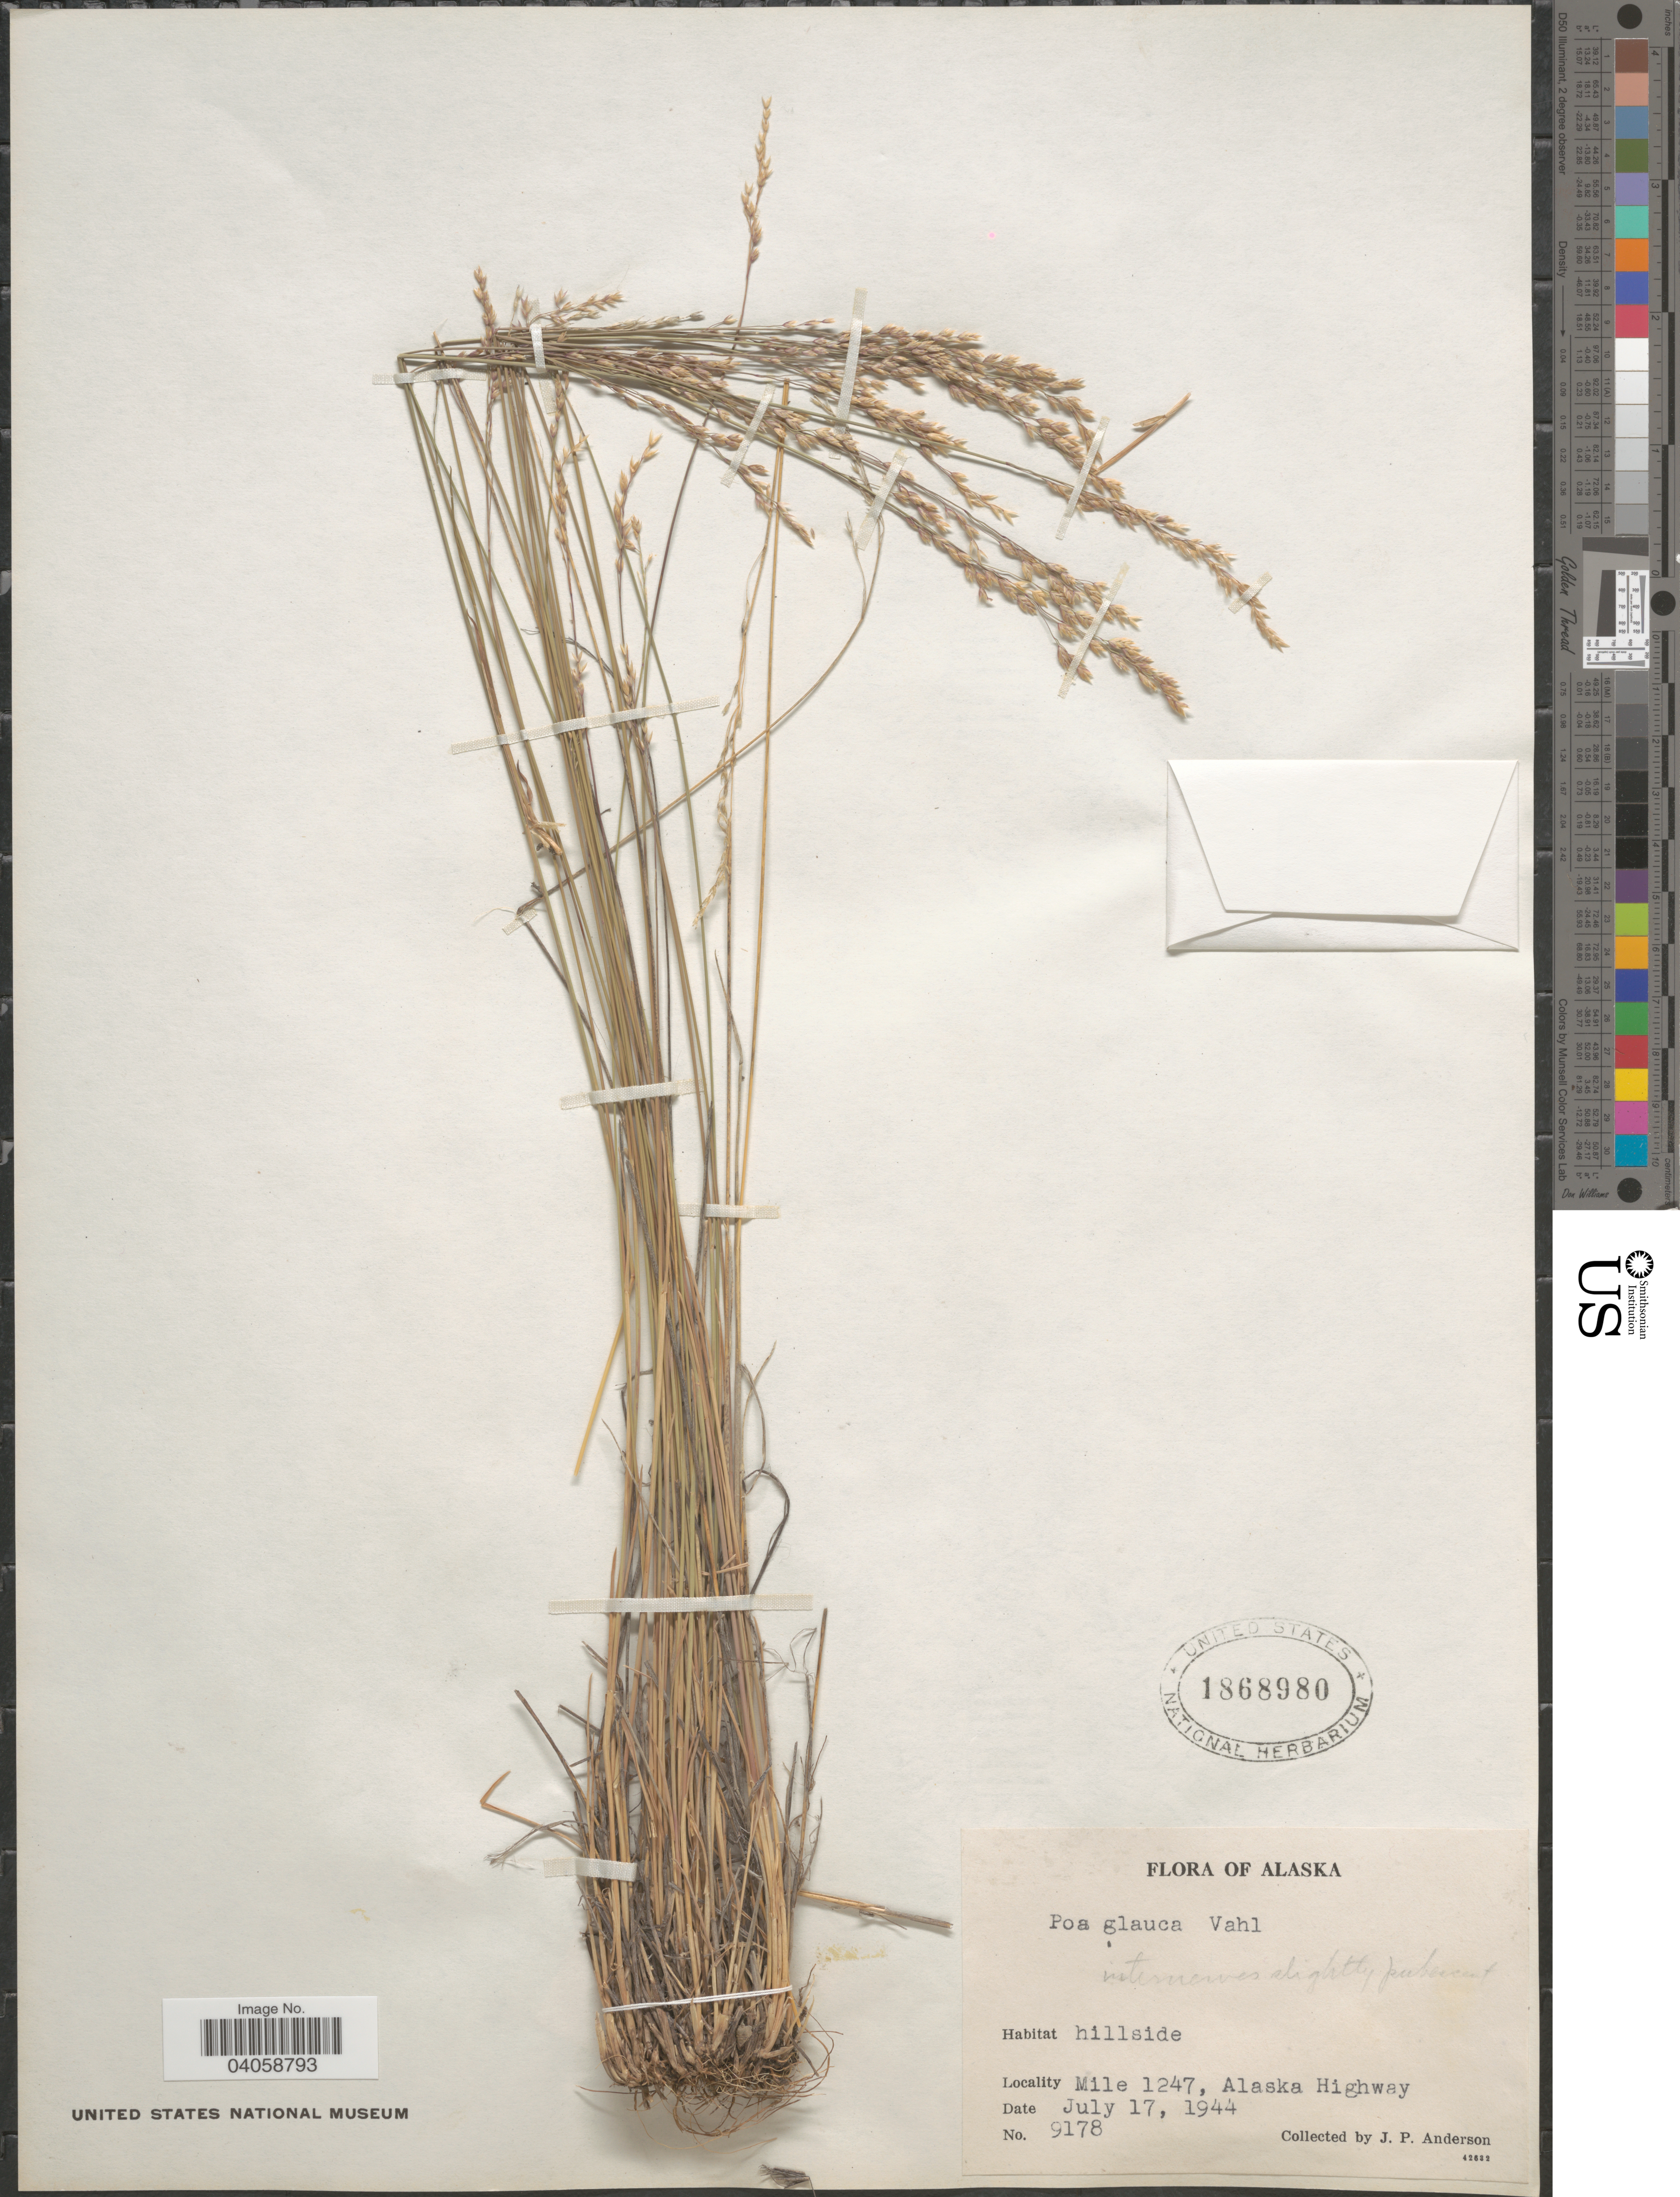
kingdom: Plantae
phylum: Tracheophyta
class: Liliopsida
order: Poales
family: Poaceae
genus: Poa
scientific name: Poa glauca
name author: Vahl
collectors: J. P. Anderson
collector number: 9178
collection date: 1944-07-17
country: United States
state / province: Alaska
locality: Mile 1247, Alaska Highway.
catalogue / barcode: US 1868980